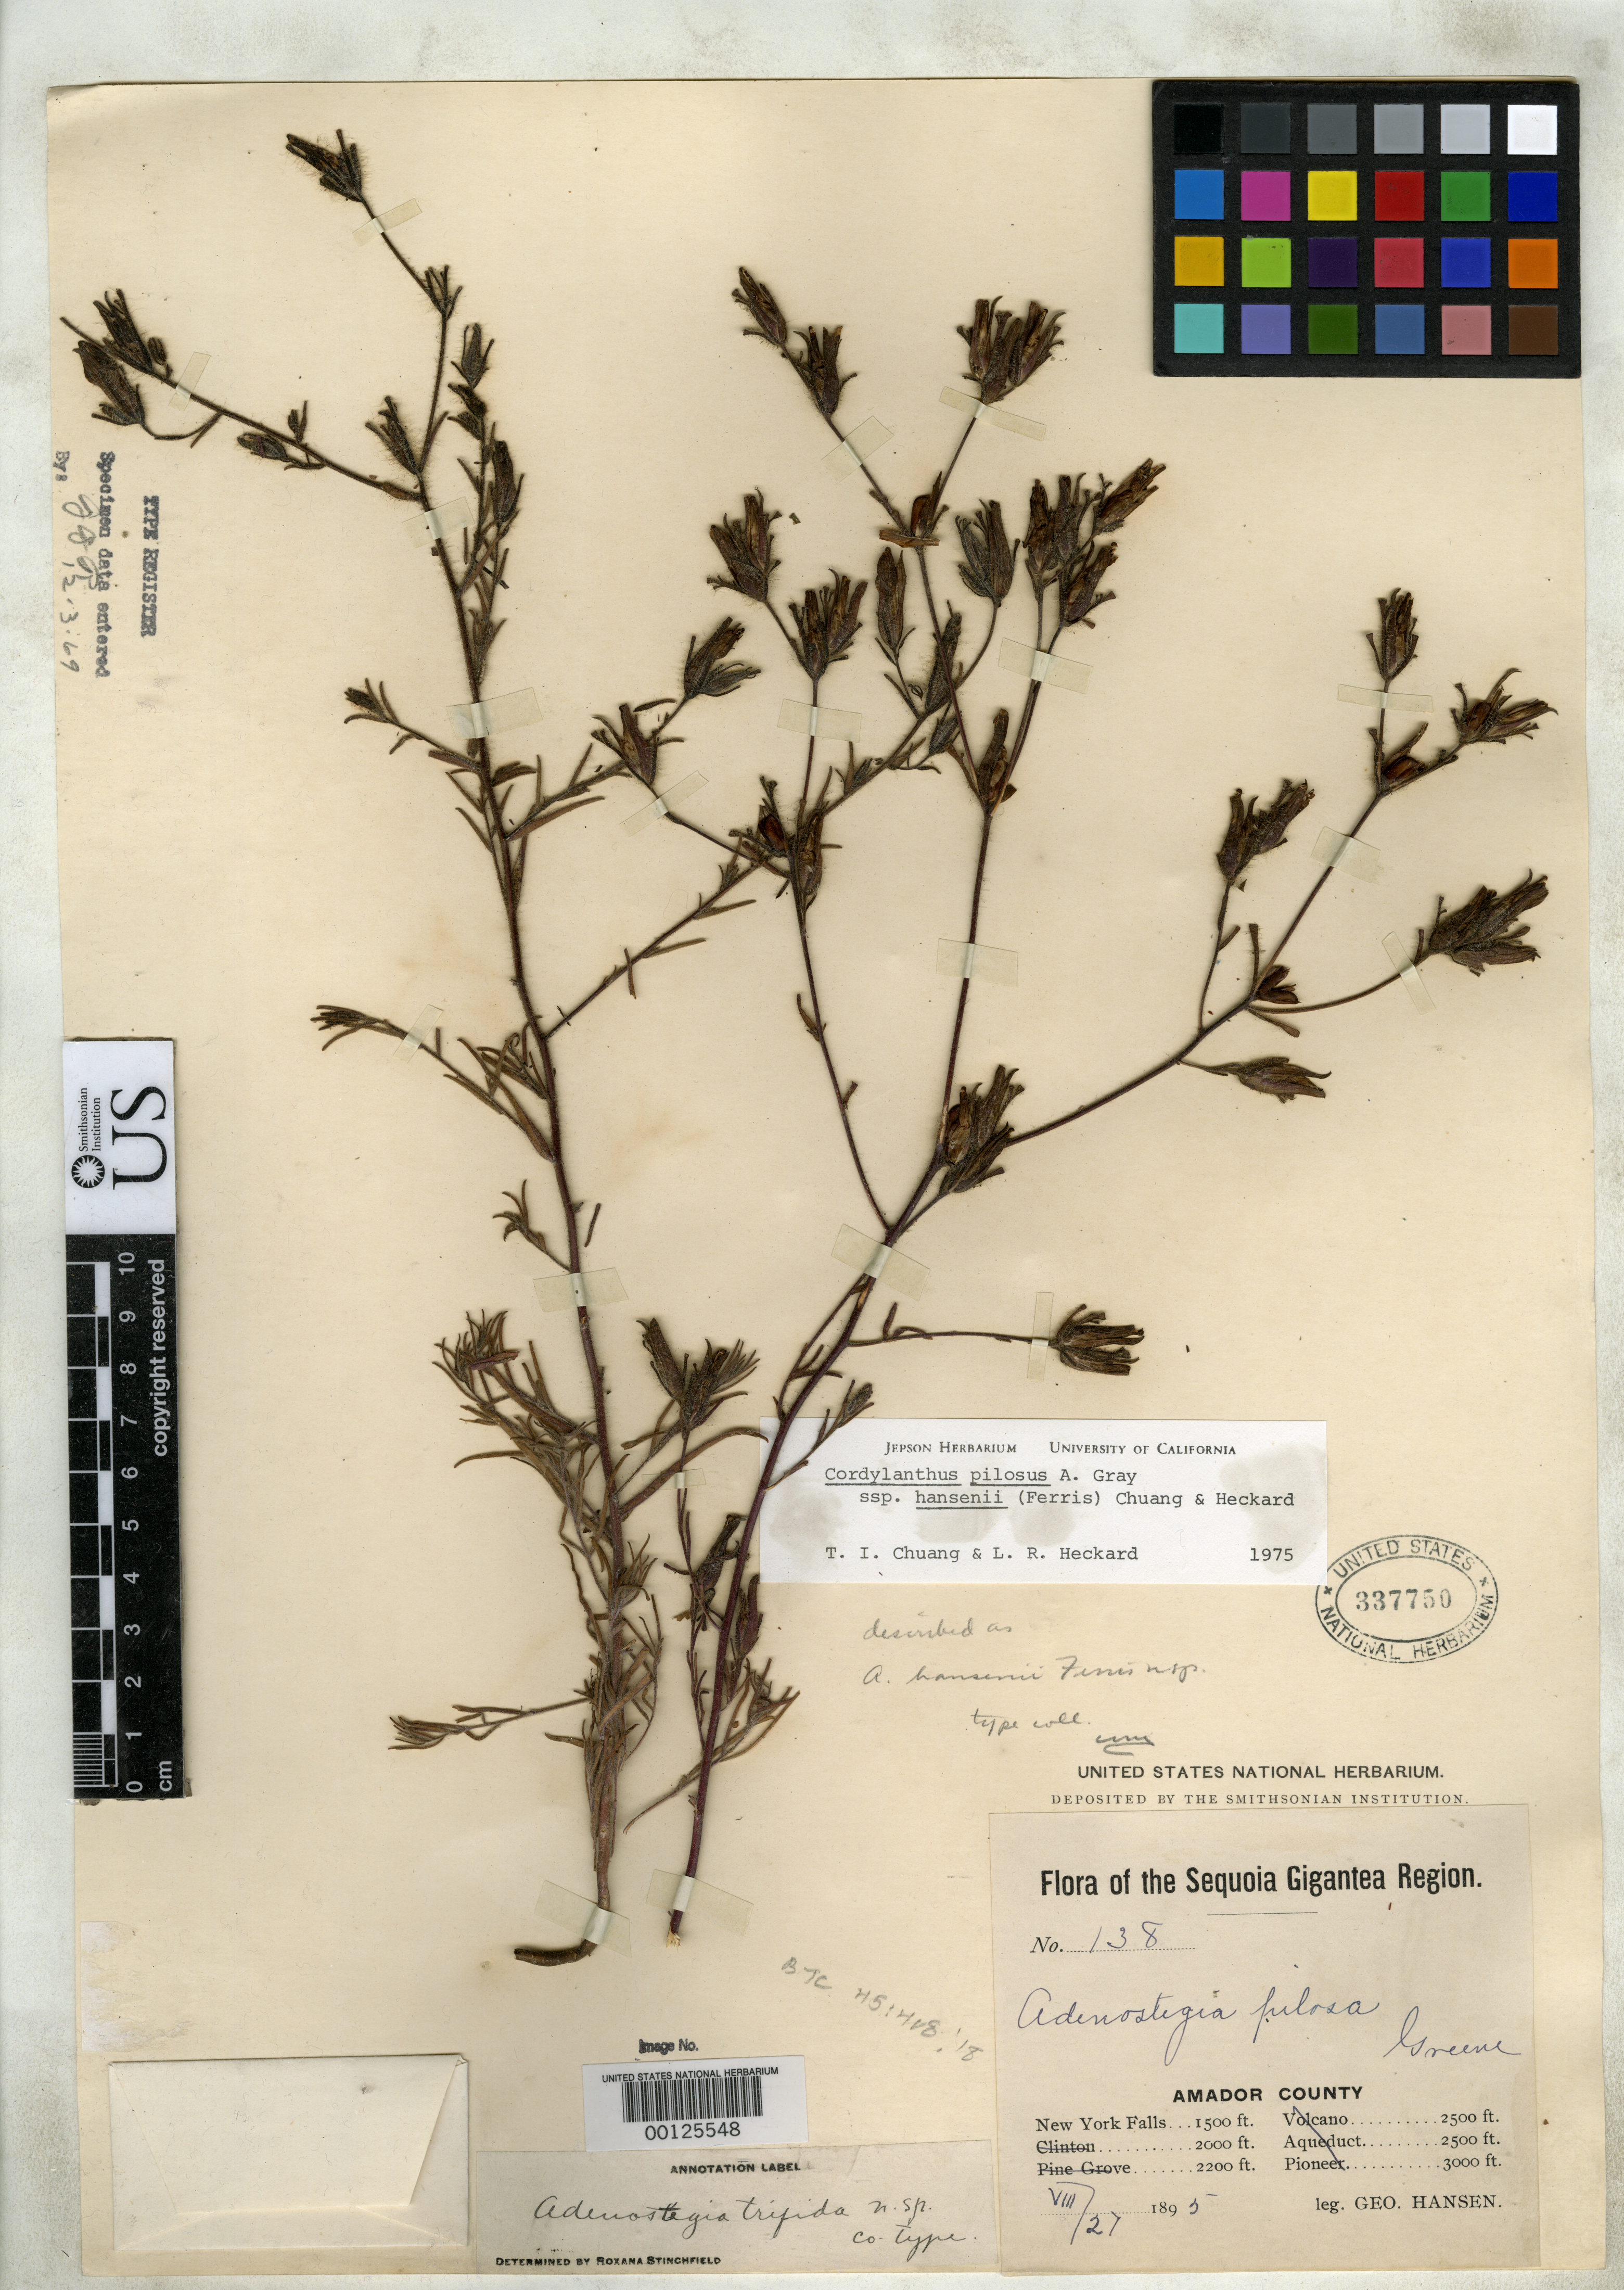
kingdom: Plantae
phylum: Tracheophyta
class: Magnoliopsida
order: Lamiales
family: Orobanchaceae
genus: Adenostegia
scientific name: Adenostegia hanseni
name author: Ferris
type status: Isotype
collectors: G. Hansen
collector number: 138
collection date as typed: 27 Aug 1895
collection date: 1895-08-27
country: United States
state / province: California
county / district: Amador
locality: New York Falls.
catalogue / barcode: US 337750